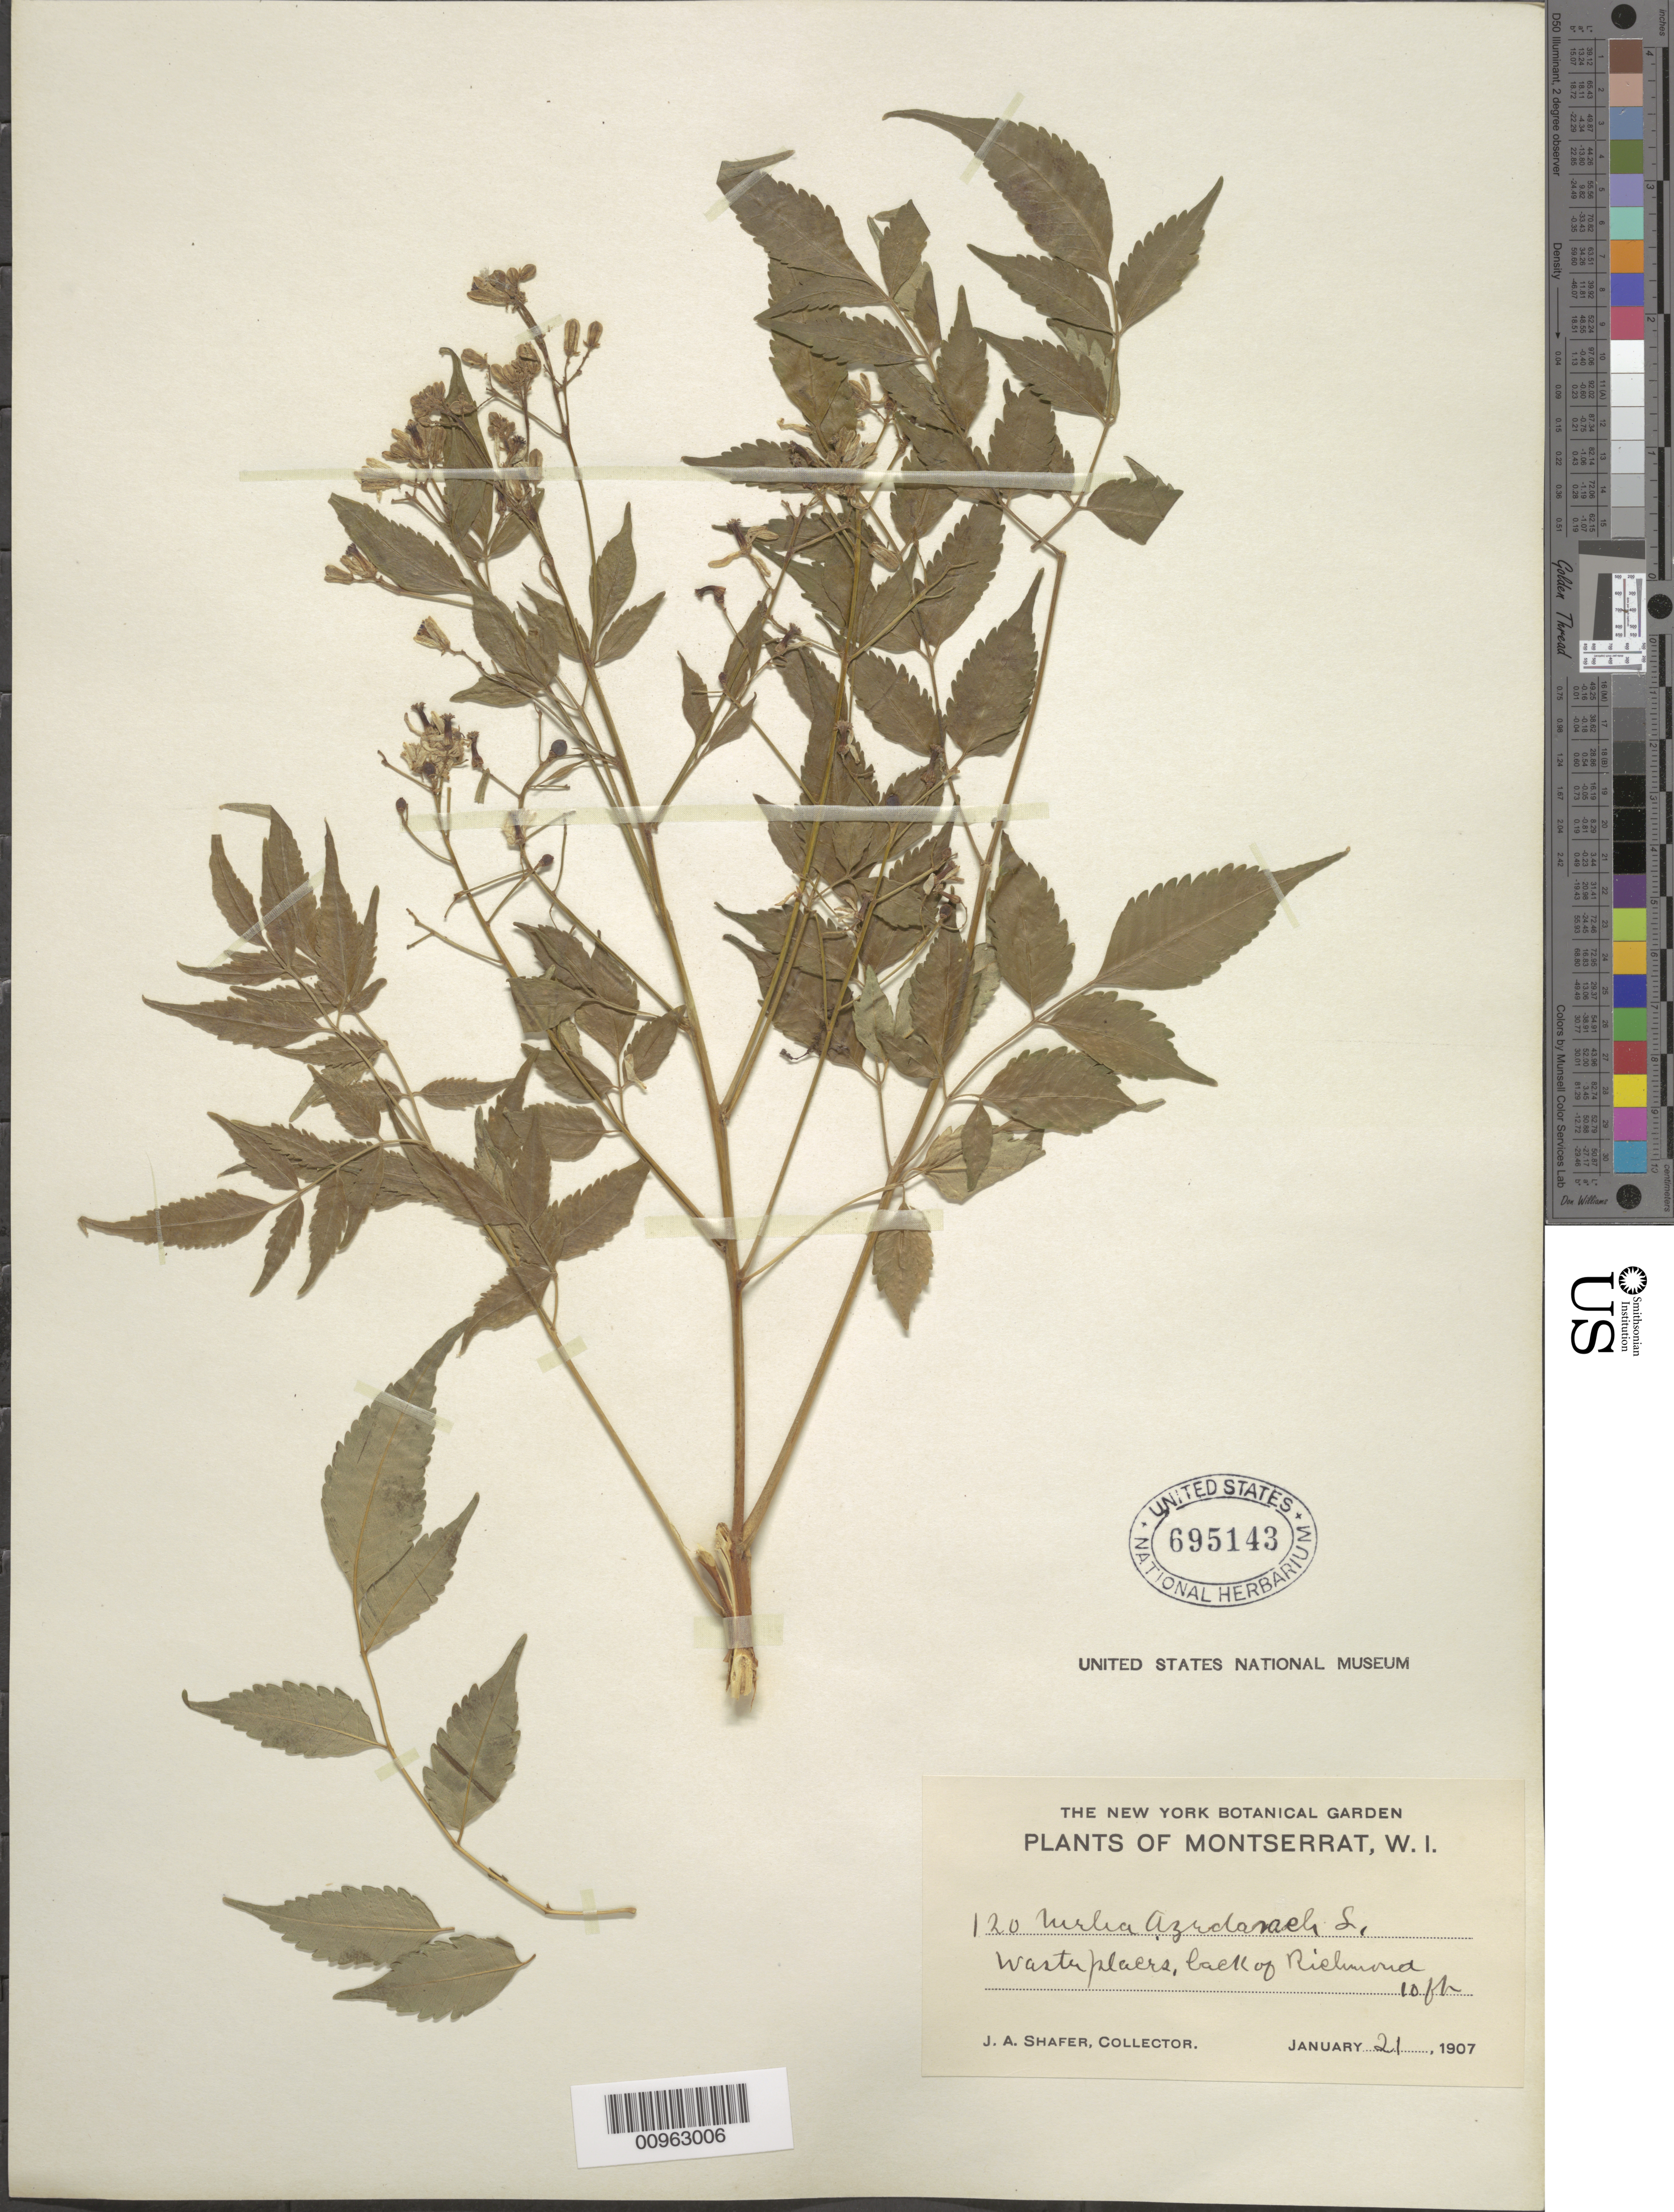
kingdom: Plantae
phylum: Tracheophyta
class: Magnoliopsida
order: Sapindales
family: Meliaceae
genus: Melia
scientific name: Melia azedarach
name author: L.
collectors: J. A. Shafer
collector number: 120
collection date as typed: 21 Jan 1907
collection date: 1907-01-21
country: Montserrat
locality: Back of Richmond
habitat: Waste places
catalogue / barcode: US 695143